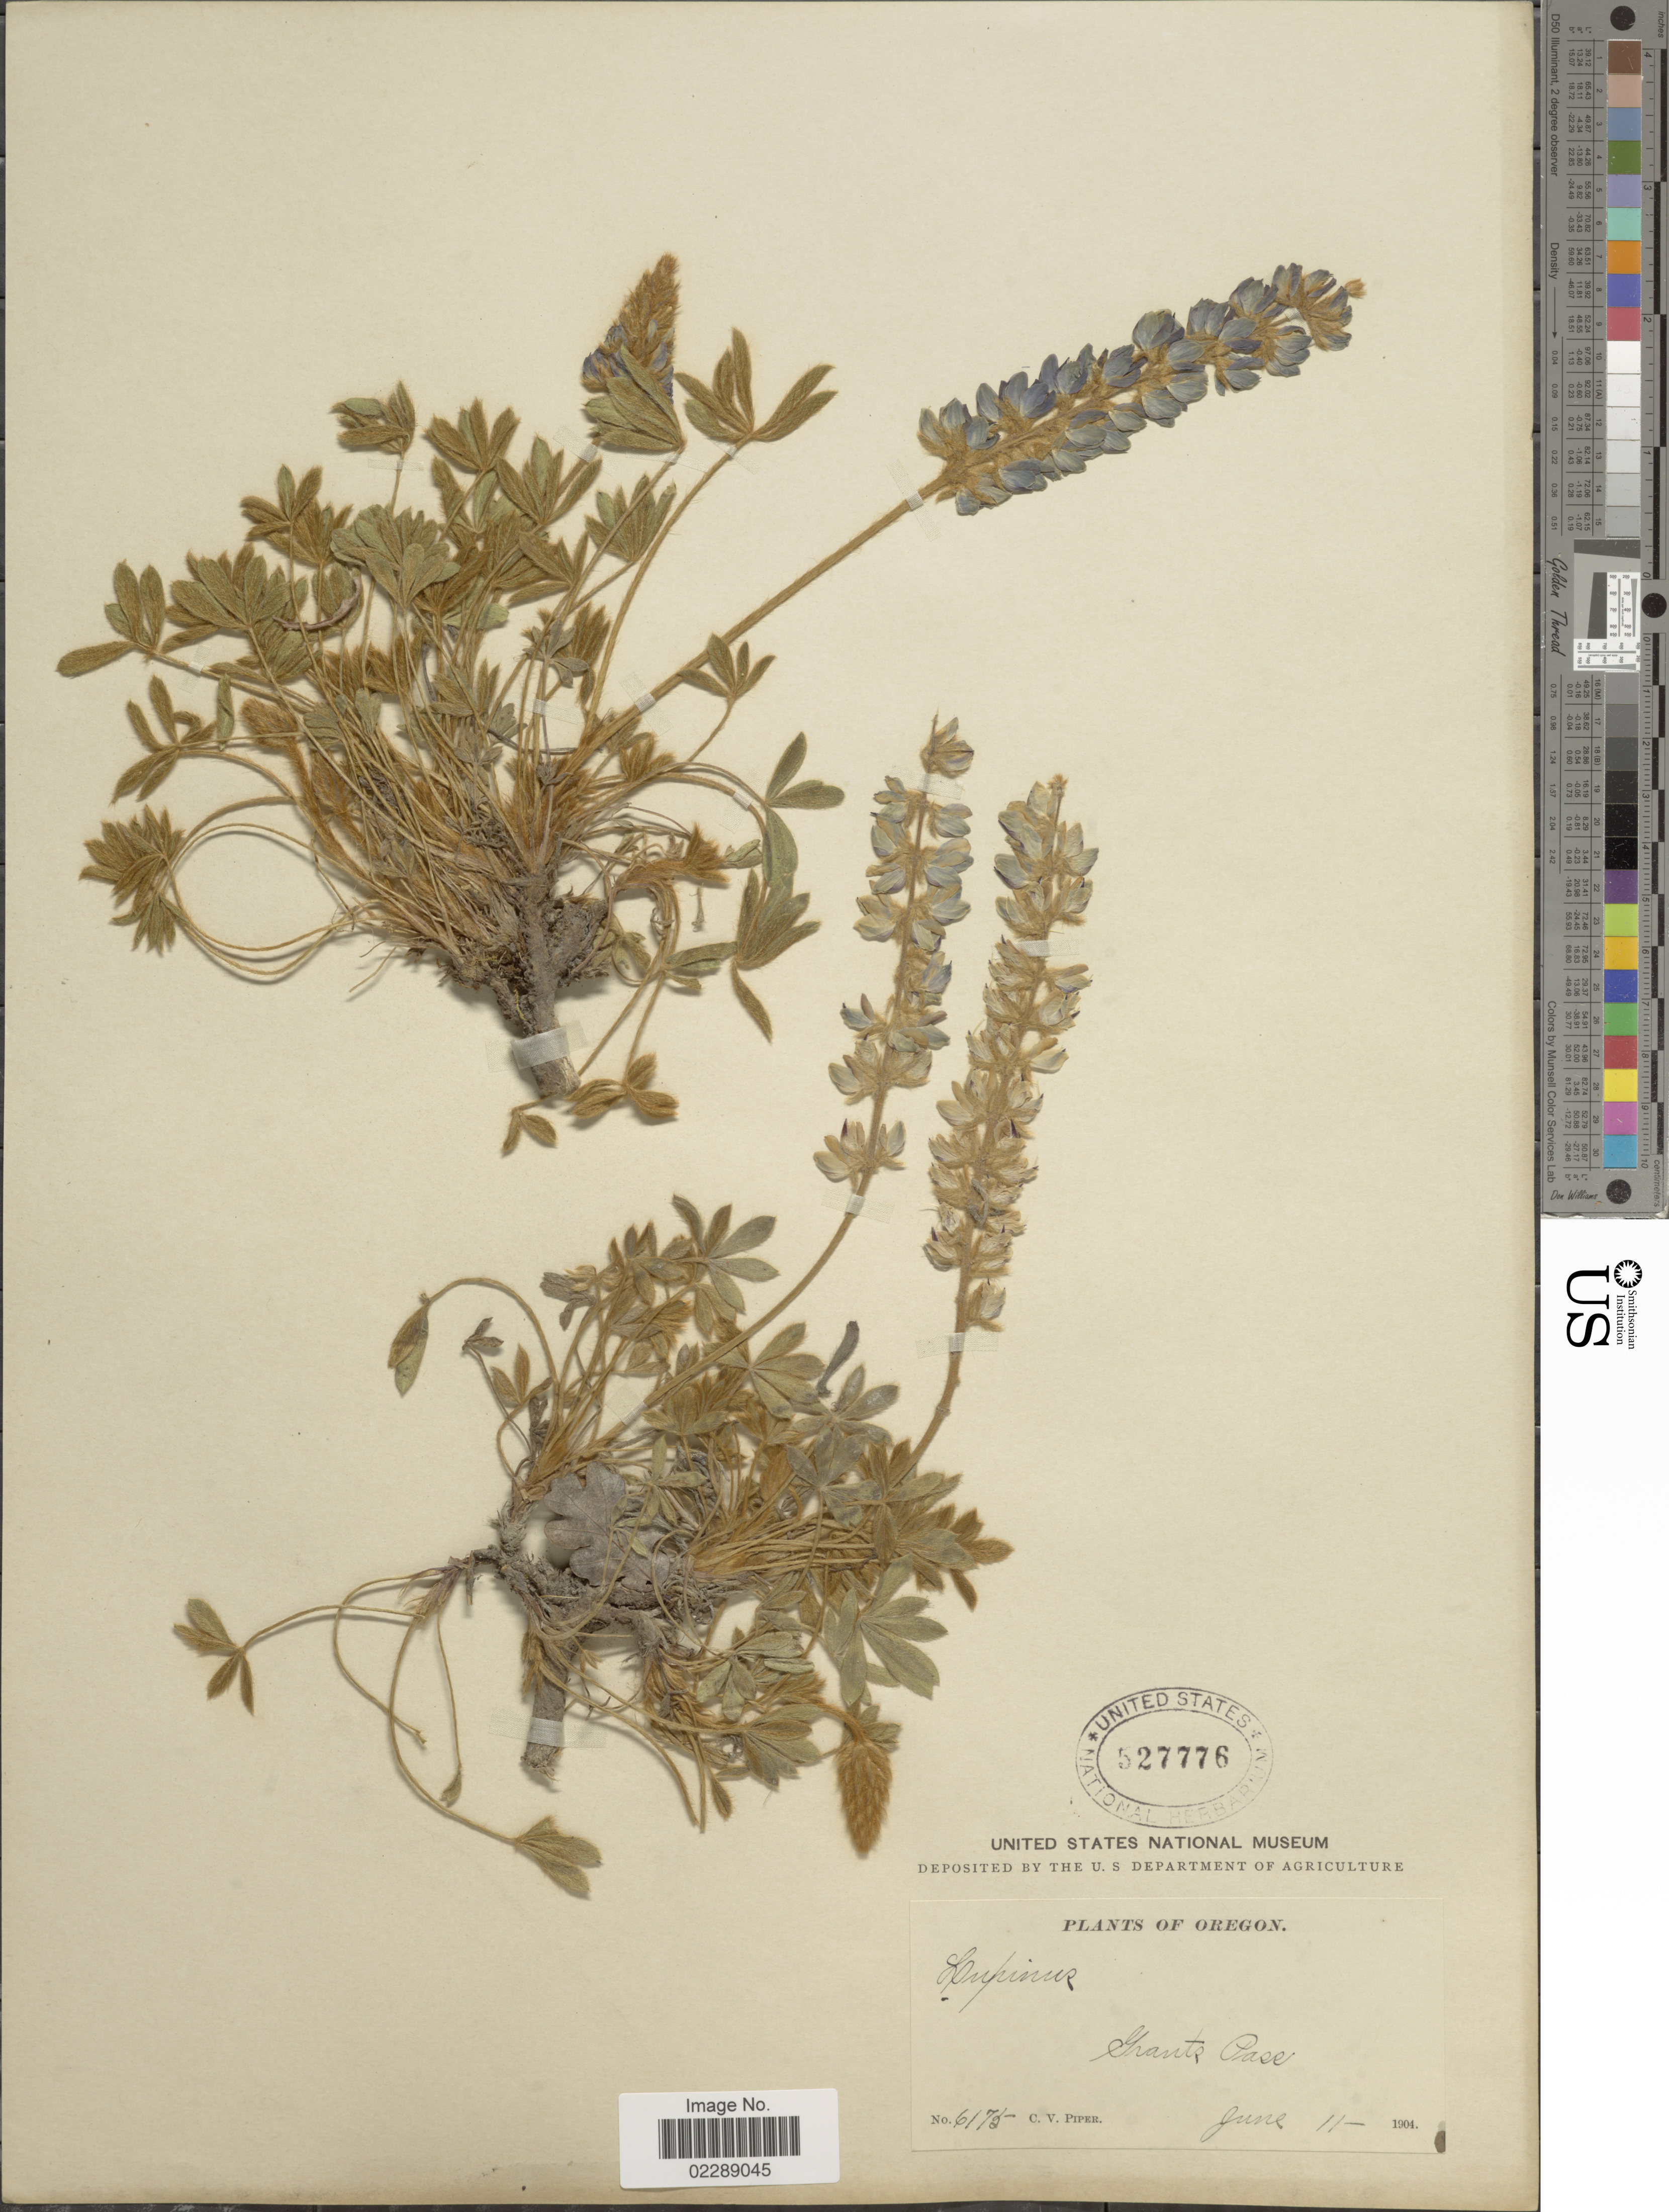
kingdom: Plantae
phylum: Tracheophyta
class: Magnoliopsida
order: Fabales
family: Fabaceae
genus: Lupinus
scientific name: Lupinus lepidus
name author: Douglas ex Lindl.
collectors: C. V. Piper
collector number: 6175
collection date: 1904-06-11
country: United States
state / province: Oregon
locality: Grantz Pase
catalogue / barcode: US 527776